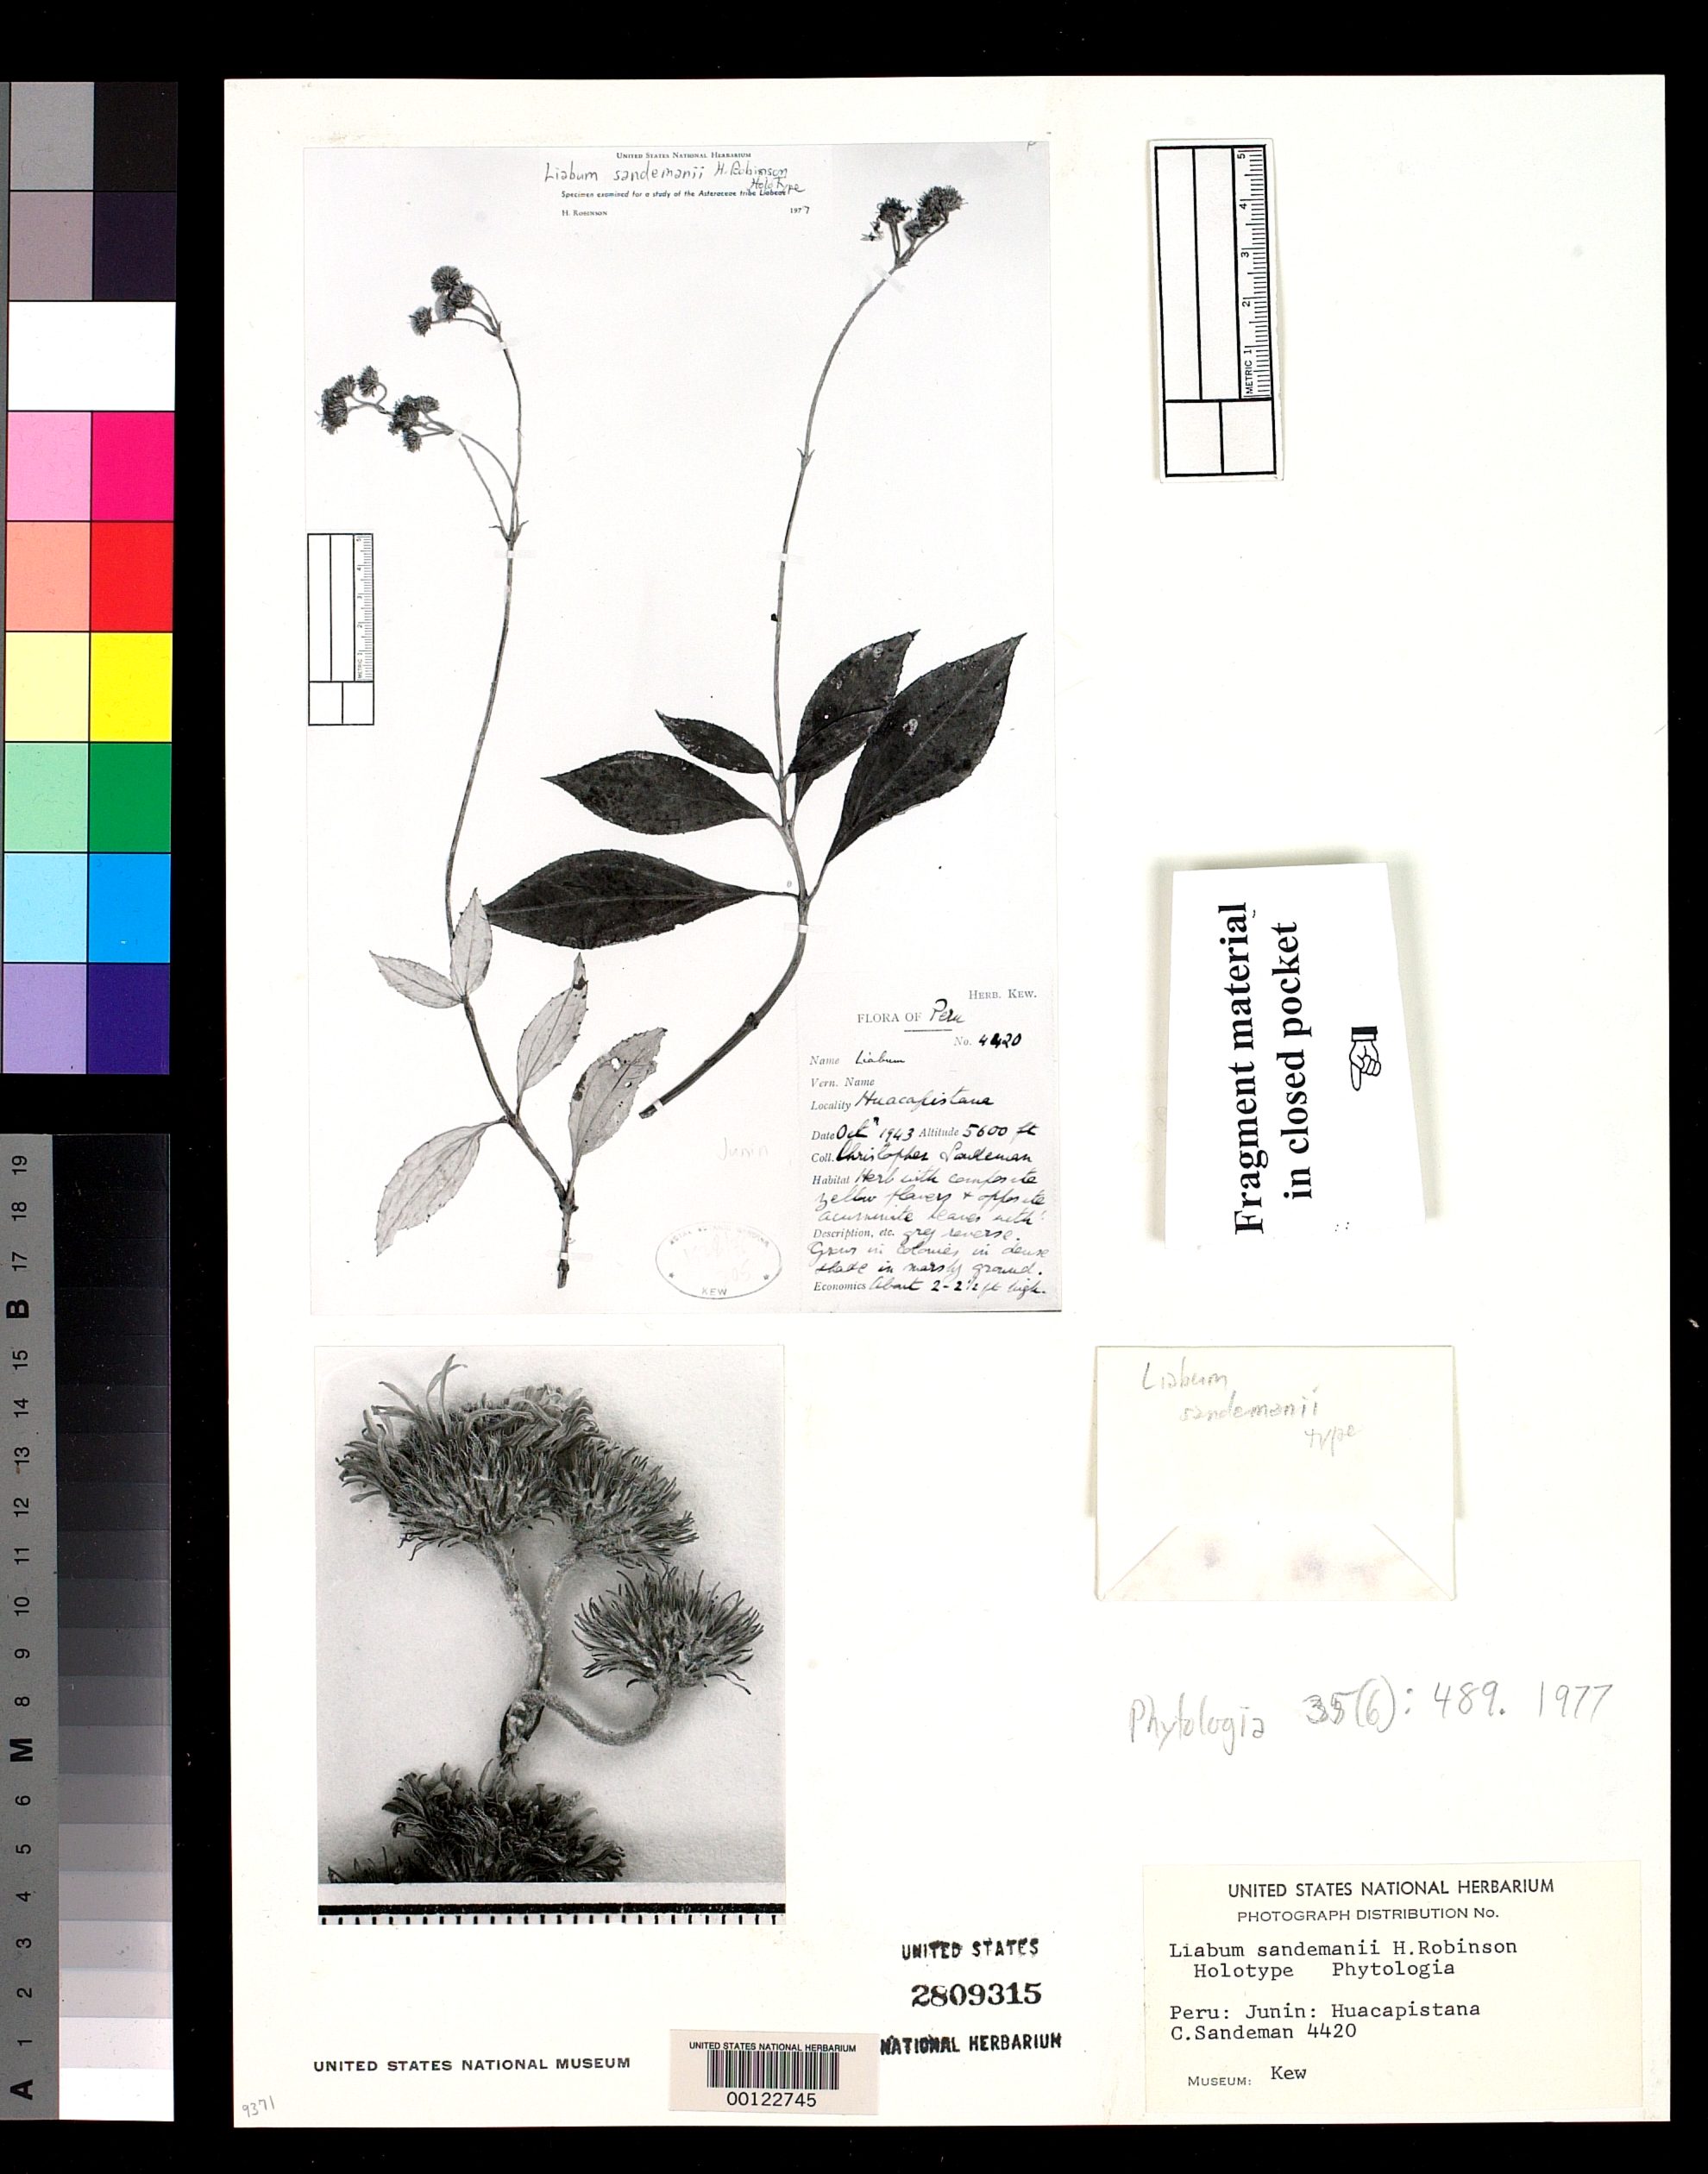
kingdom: Plantae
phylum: Tracheophyta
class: Magnoliopsida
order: Asterales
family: Asteraceae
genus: Liabum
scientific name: Liabum sandemanii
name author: H. Rob.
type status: Isotype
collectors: C. Sandeman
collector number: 4420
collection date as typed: Oct 1943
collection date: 1943-10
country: Peru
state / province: Junín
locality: Huacapistana.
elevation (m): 1707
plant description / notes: Photographs and fragmentary material of (holo) type specimen ex herb. Kew.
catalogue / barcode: US 2809315